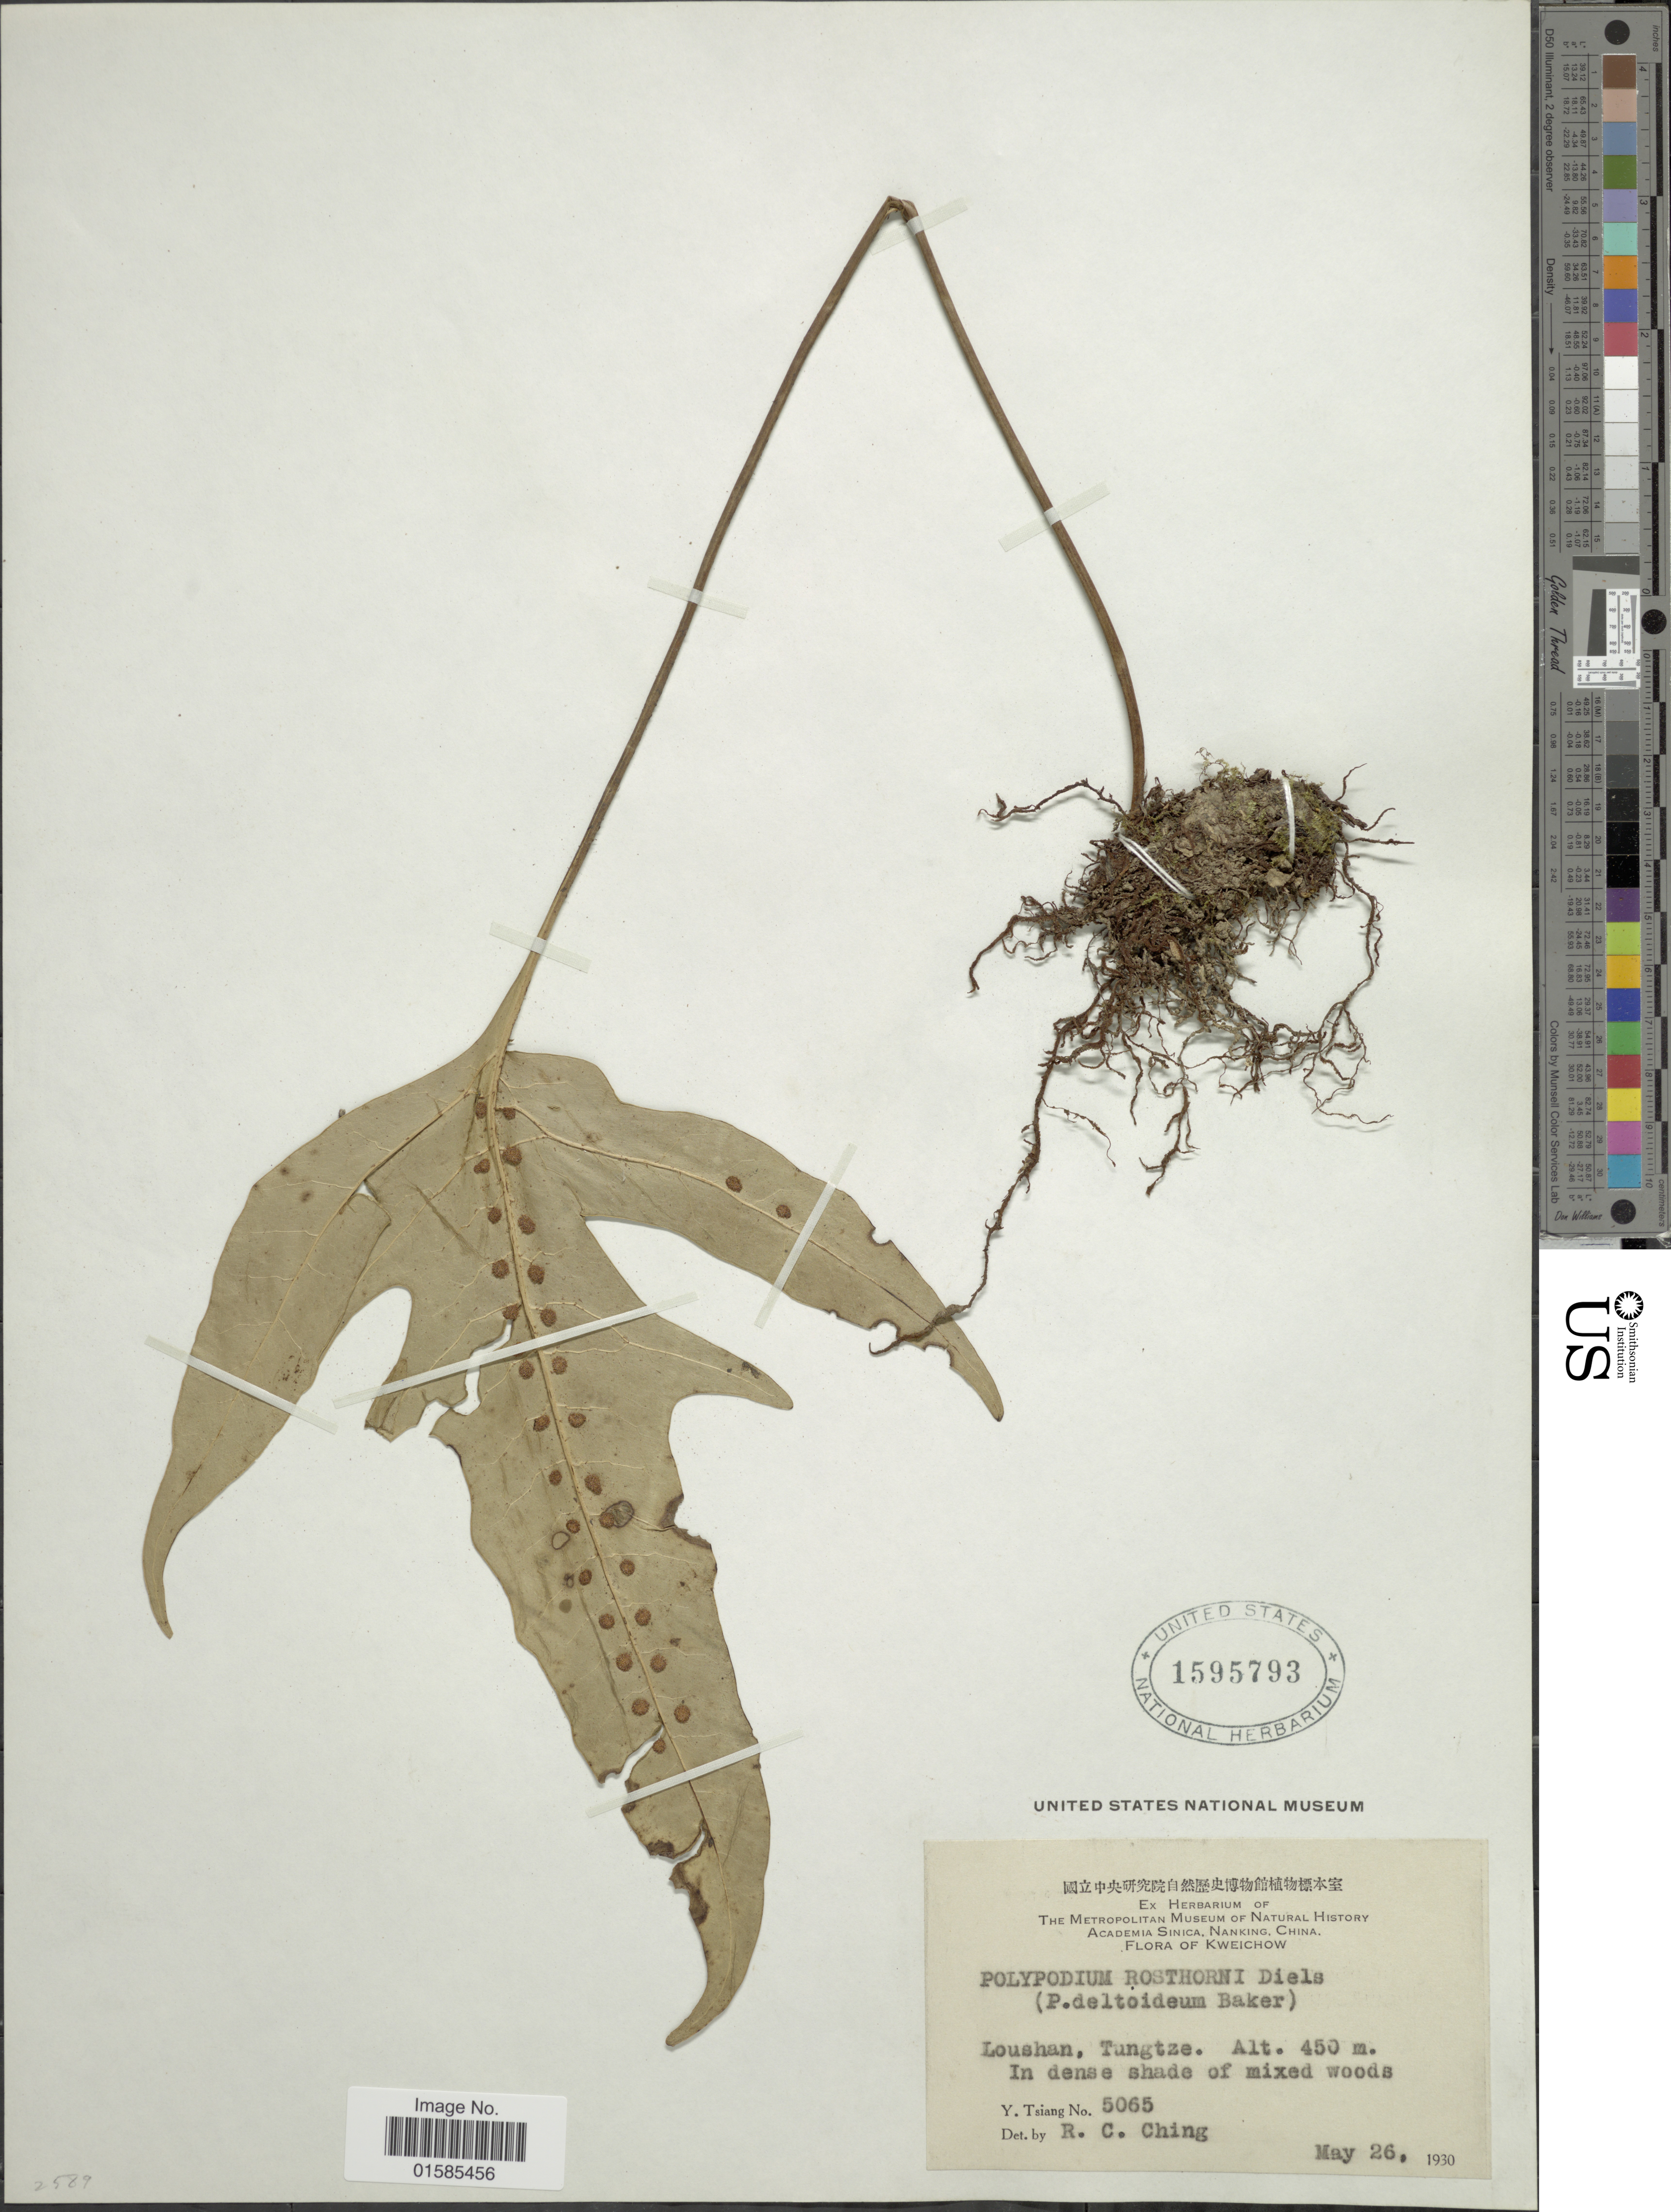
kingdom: Plantae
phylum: Tracheophyta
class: Polypodiopsida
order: Polypodiales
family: Polypodiaceae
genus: Leptochilus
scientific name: Leptochilus rosthorni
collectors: Y. Tsiang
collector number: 5065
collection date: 1930-05-26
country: China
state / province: Guizhou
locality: Kweichow, Loushan, Tungtze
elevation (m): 450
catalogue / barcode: US 1595793